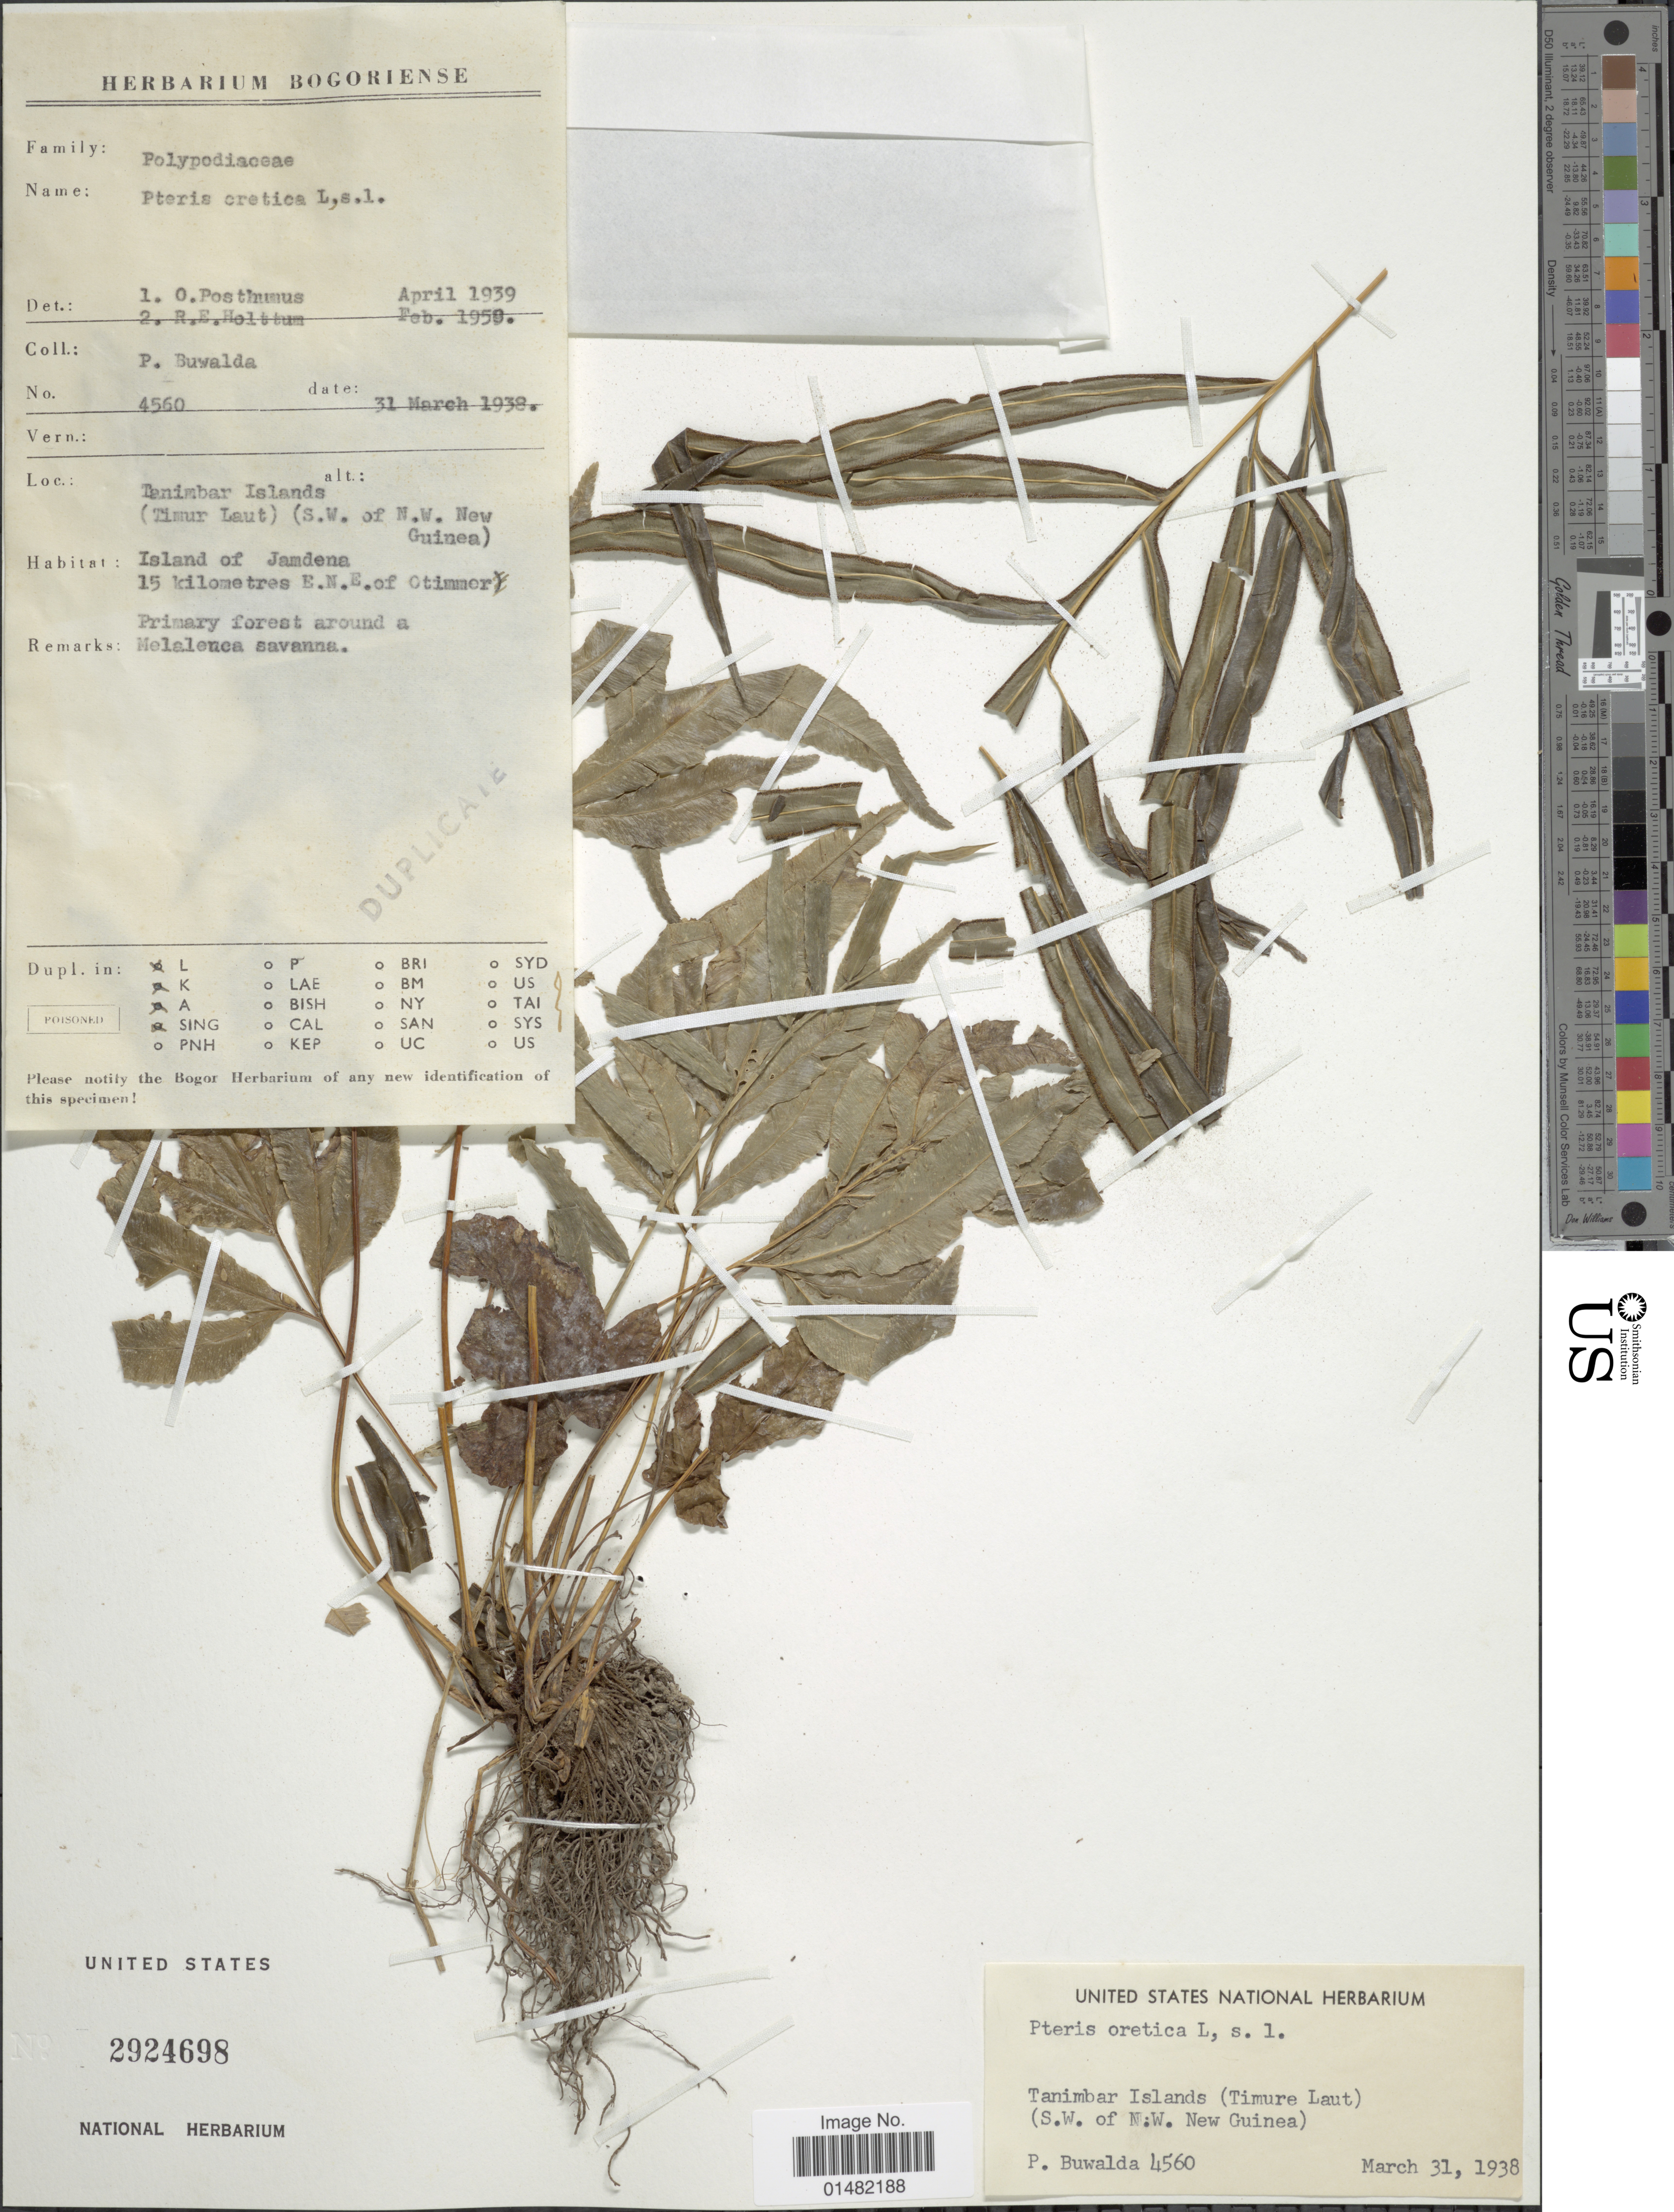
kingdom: Plantae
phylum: Tracheophyta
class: Polypodiopsida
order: Polypodiales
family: Pteridaceae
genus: Pteris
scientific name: Pteris cretica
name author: L.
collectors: P. Buwalda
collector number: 4560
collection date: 1938-03-31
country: Indonesia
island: New Guinea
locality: Tanimbar Islands (Timure Laut), (S.W. of N.W. New Guinea)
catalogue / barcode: US 2924698